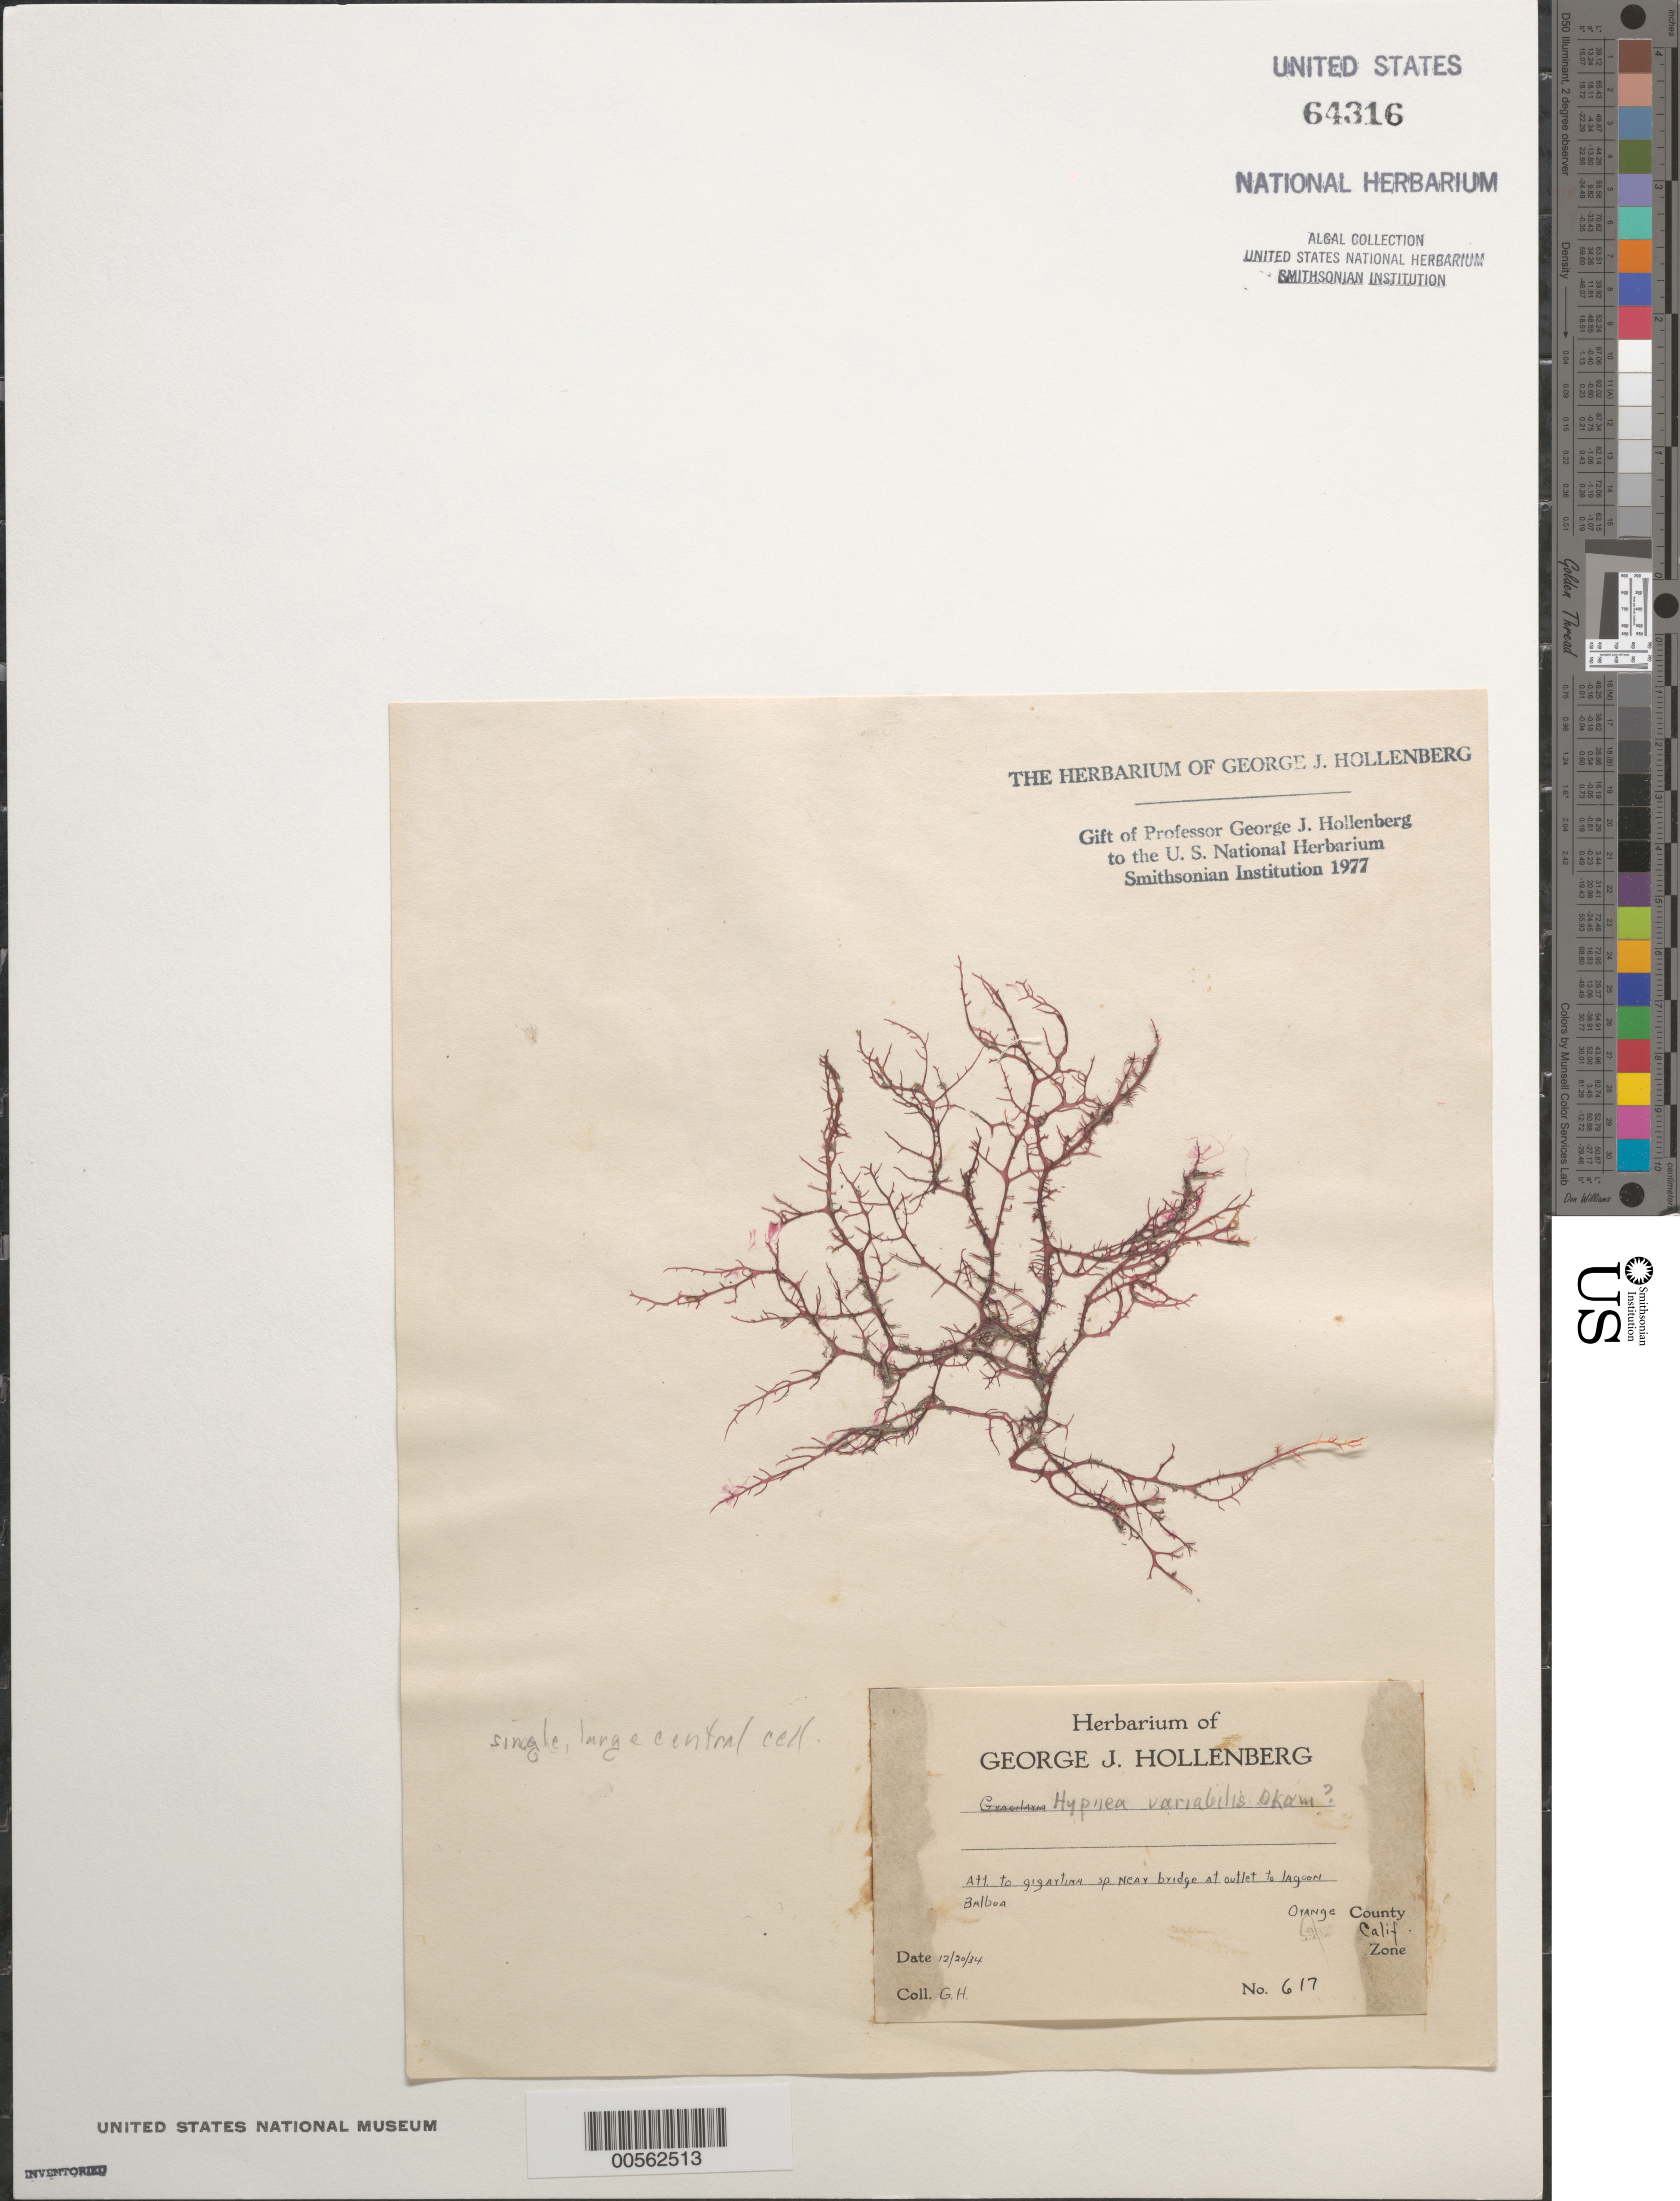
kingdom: Plantae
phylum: Rhodophyta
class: Florideophyceae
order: Gigartinales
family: Cystocloniaceae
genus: Hypnea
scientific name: Hypnea variabilis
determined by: Hollenberg, George J.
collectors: G. Hollenberg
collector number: GJH 617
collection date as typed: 20 Dec 1934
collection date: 1934-12-20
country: United States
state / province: California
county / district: Orange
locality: Balboa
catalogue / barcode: US 64316